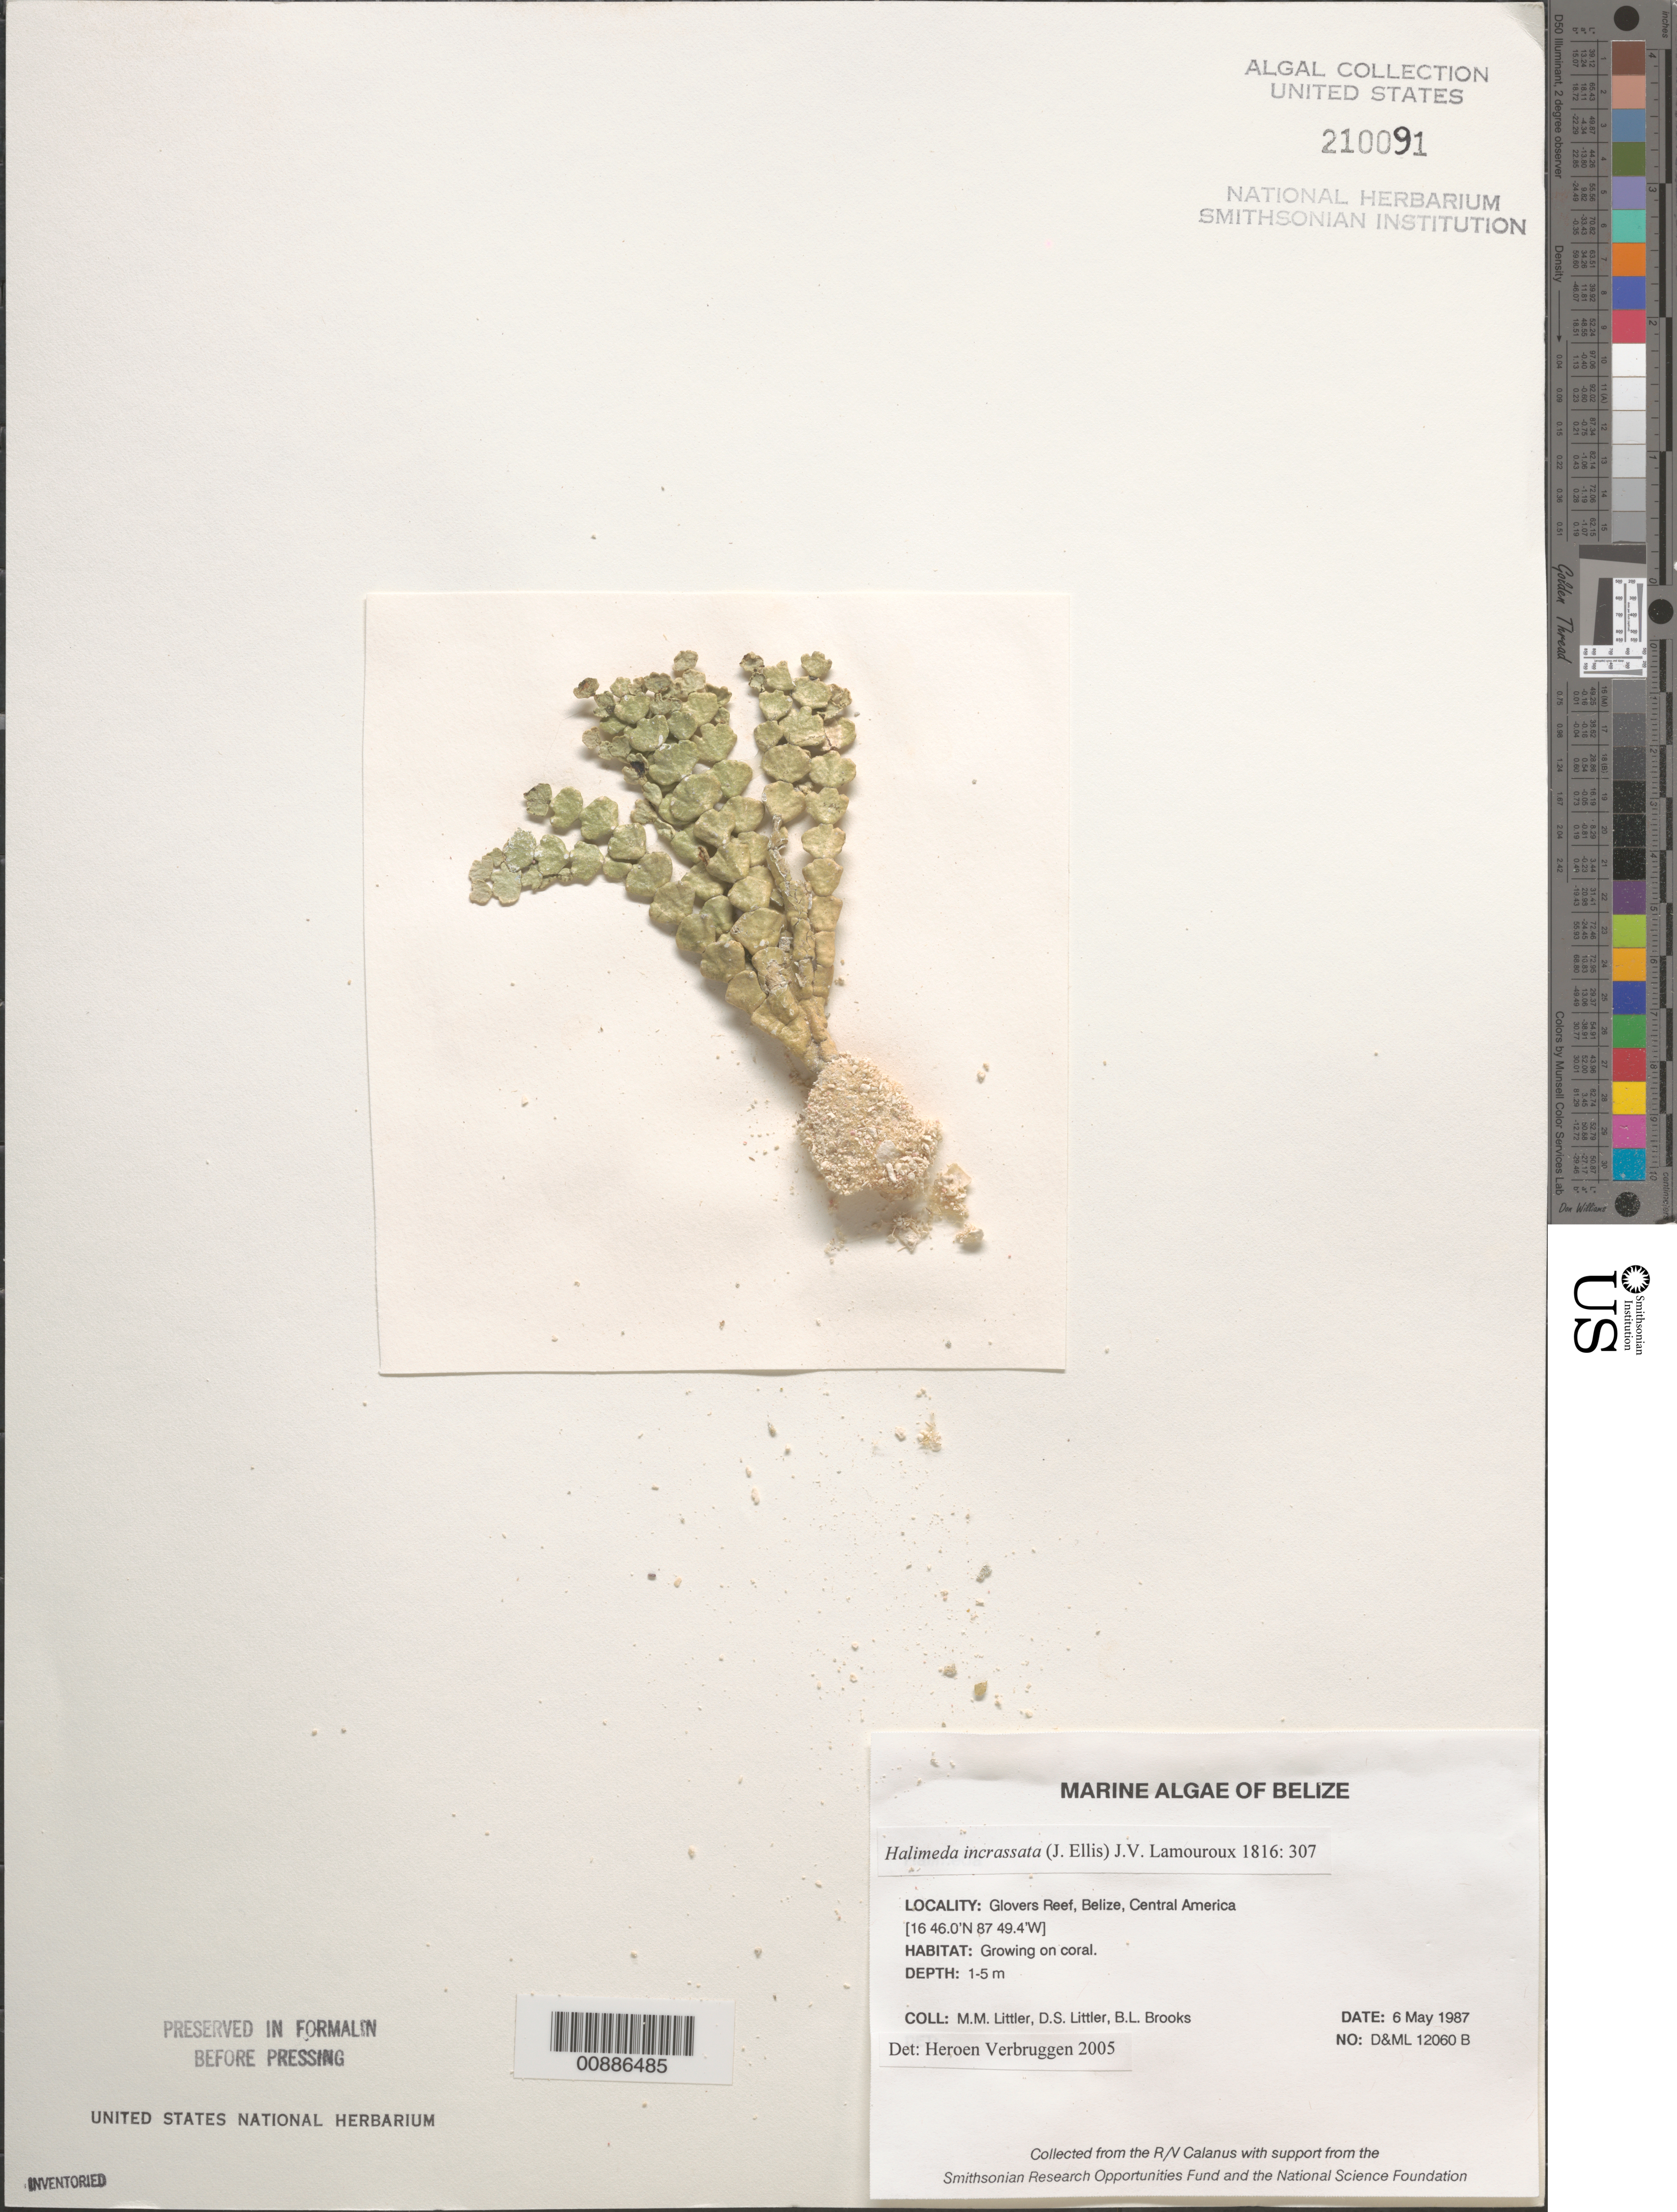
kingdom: Plantae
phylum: Chlorophyta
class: Ulvophyceae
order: Bryopsidales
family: Halimedaceae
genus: Halimeda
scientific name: Halimeda incrassata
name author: (J. Ellis) J.V.Lamouroux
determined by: Verbruggen, H.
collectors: D. S. Littler, M. M. Littler & B. Brooks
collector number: D&ML 12060B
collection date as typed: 06 May 1987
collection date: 1987-05-06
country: Belize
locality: Glover's Reef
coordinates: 16 46.0' N, 87 49.4' W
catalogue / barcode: US 210091